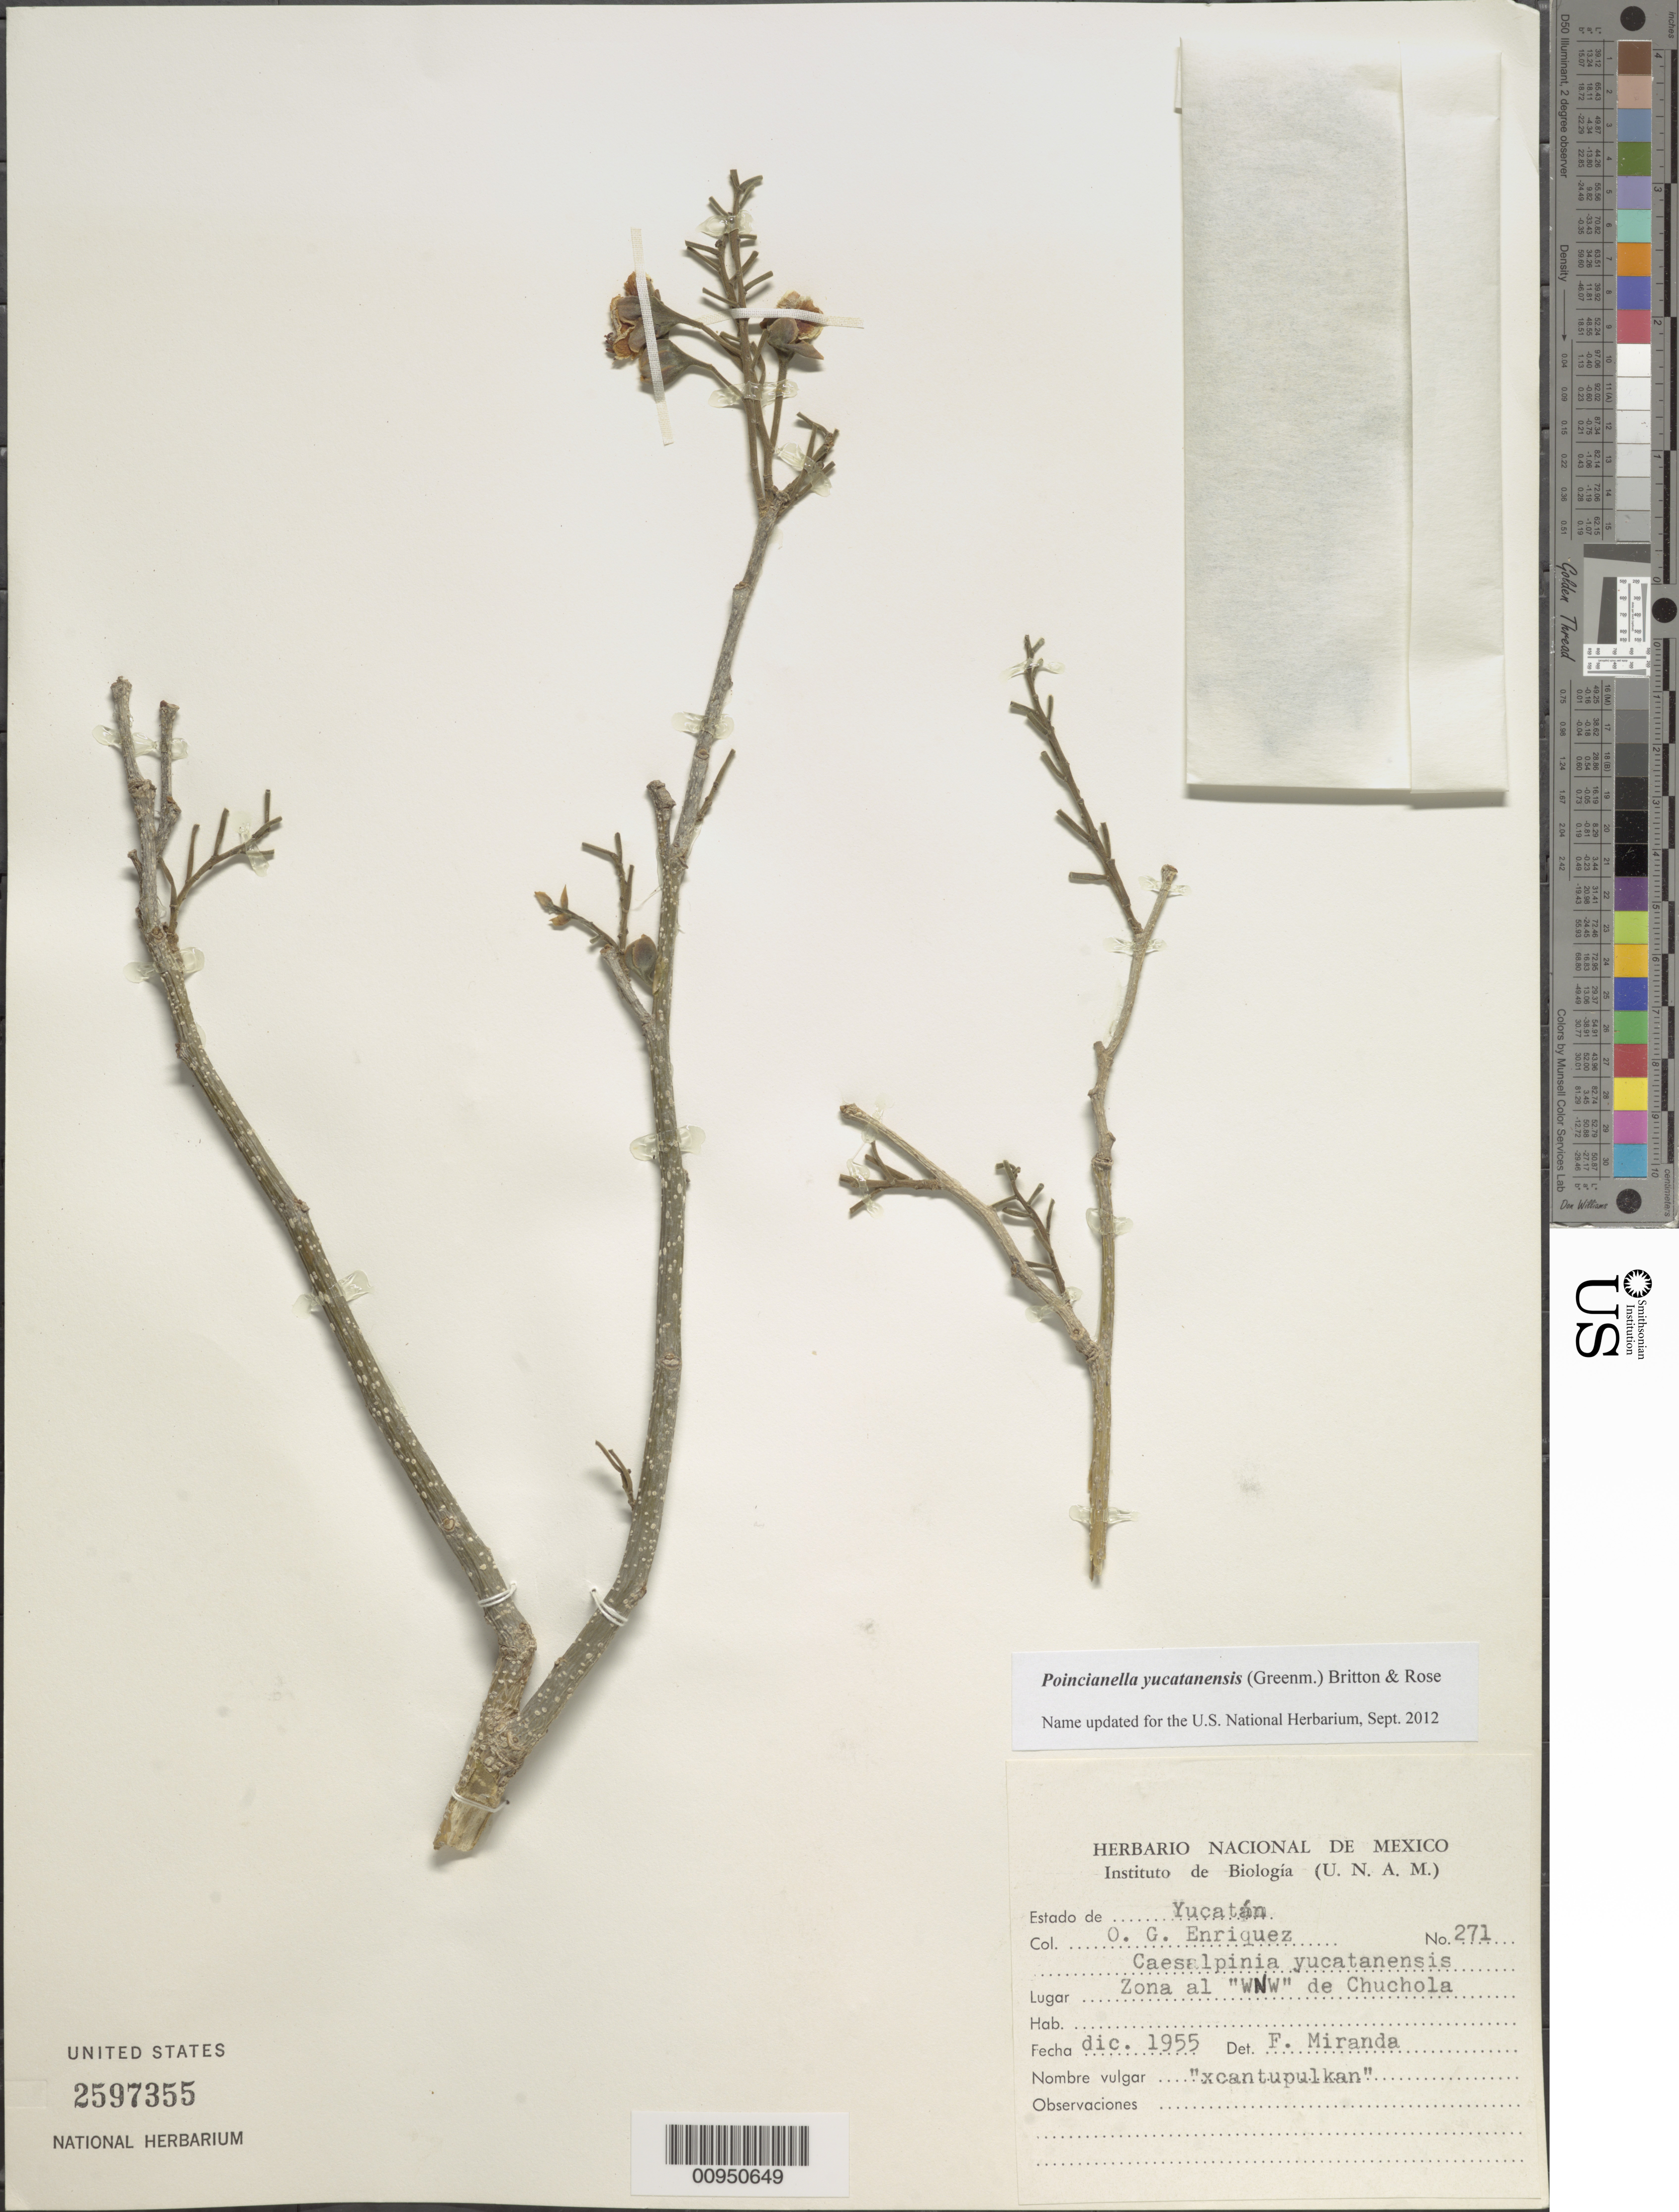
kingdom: Plantae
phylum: Tracheophyta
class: Magnoliopsida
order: Fabales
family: Fabaceae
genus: Erythrostemon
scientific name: Erythrostemon yucatanensis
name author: (Greenm.) Gagnon & G.P. Lewis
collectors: O. Enriquez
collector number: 271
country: Mexico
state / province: Yucatán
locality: WNW of Chuchola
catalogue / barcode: US 2597355